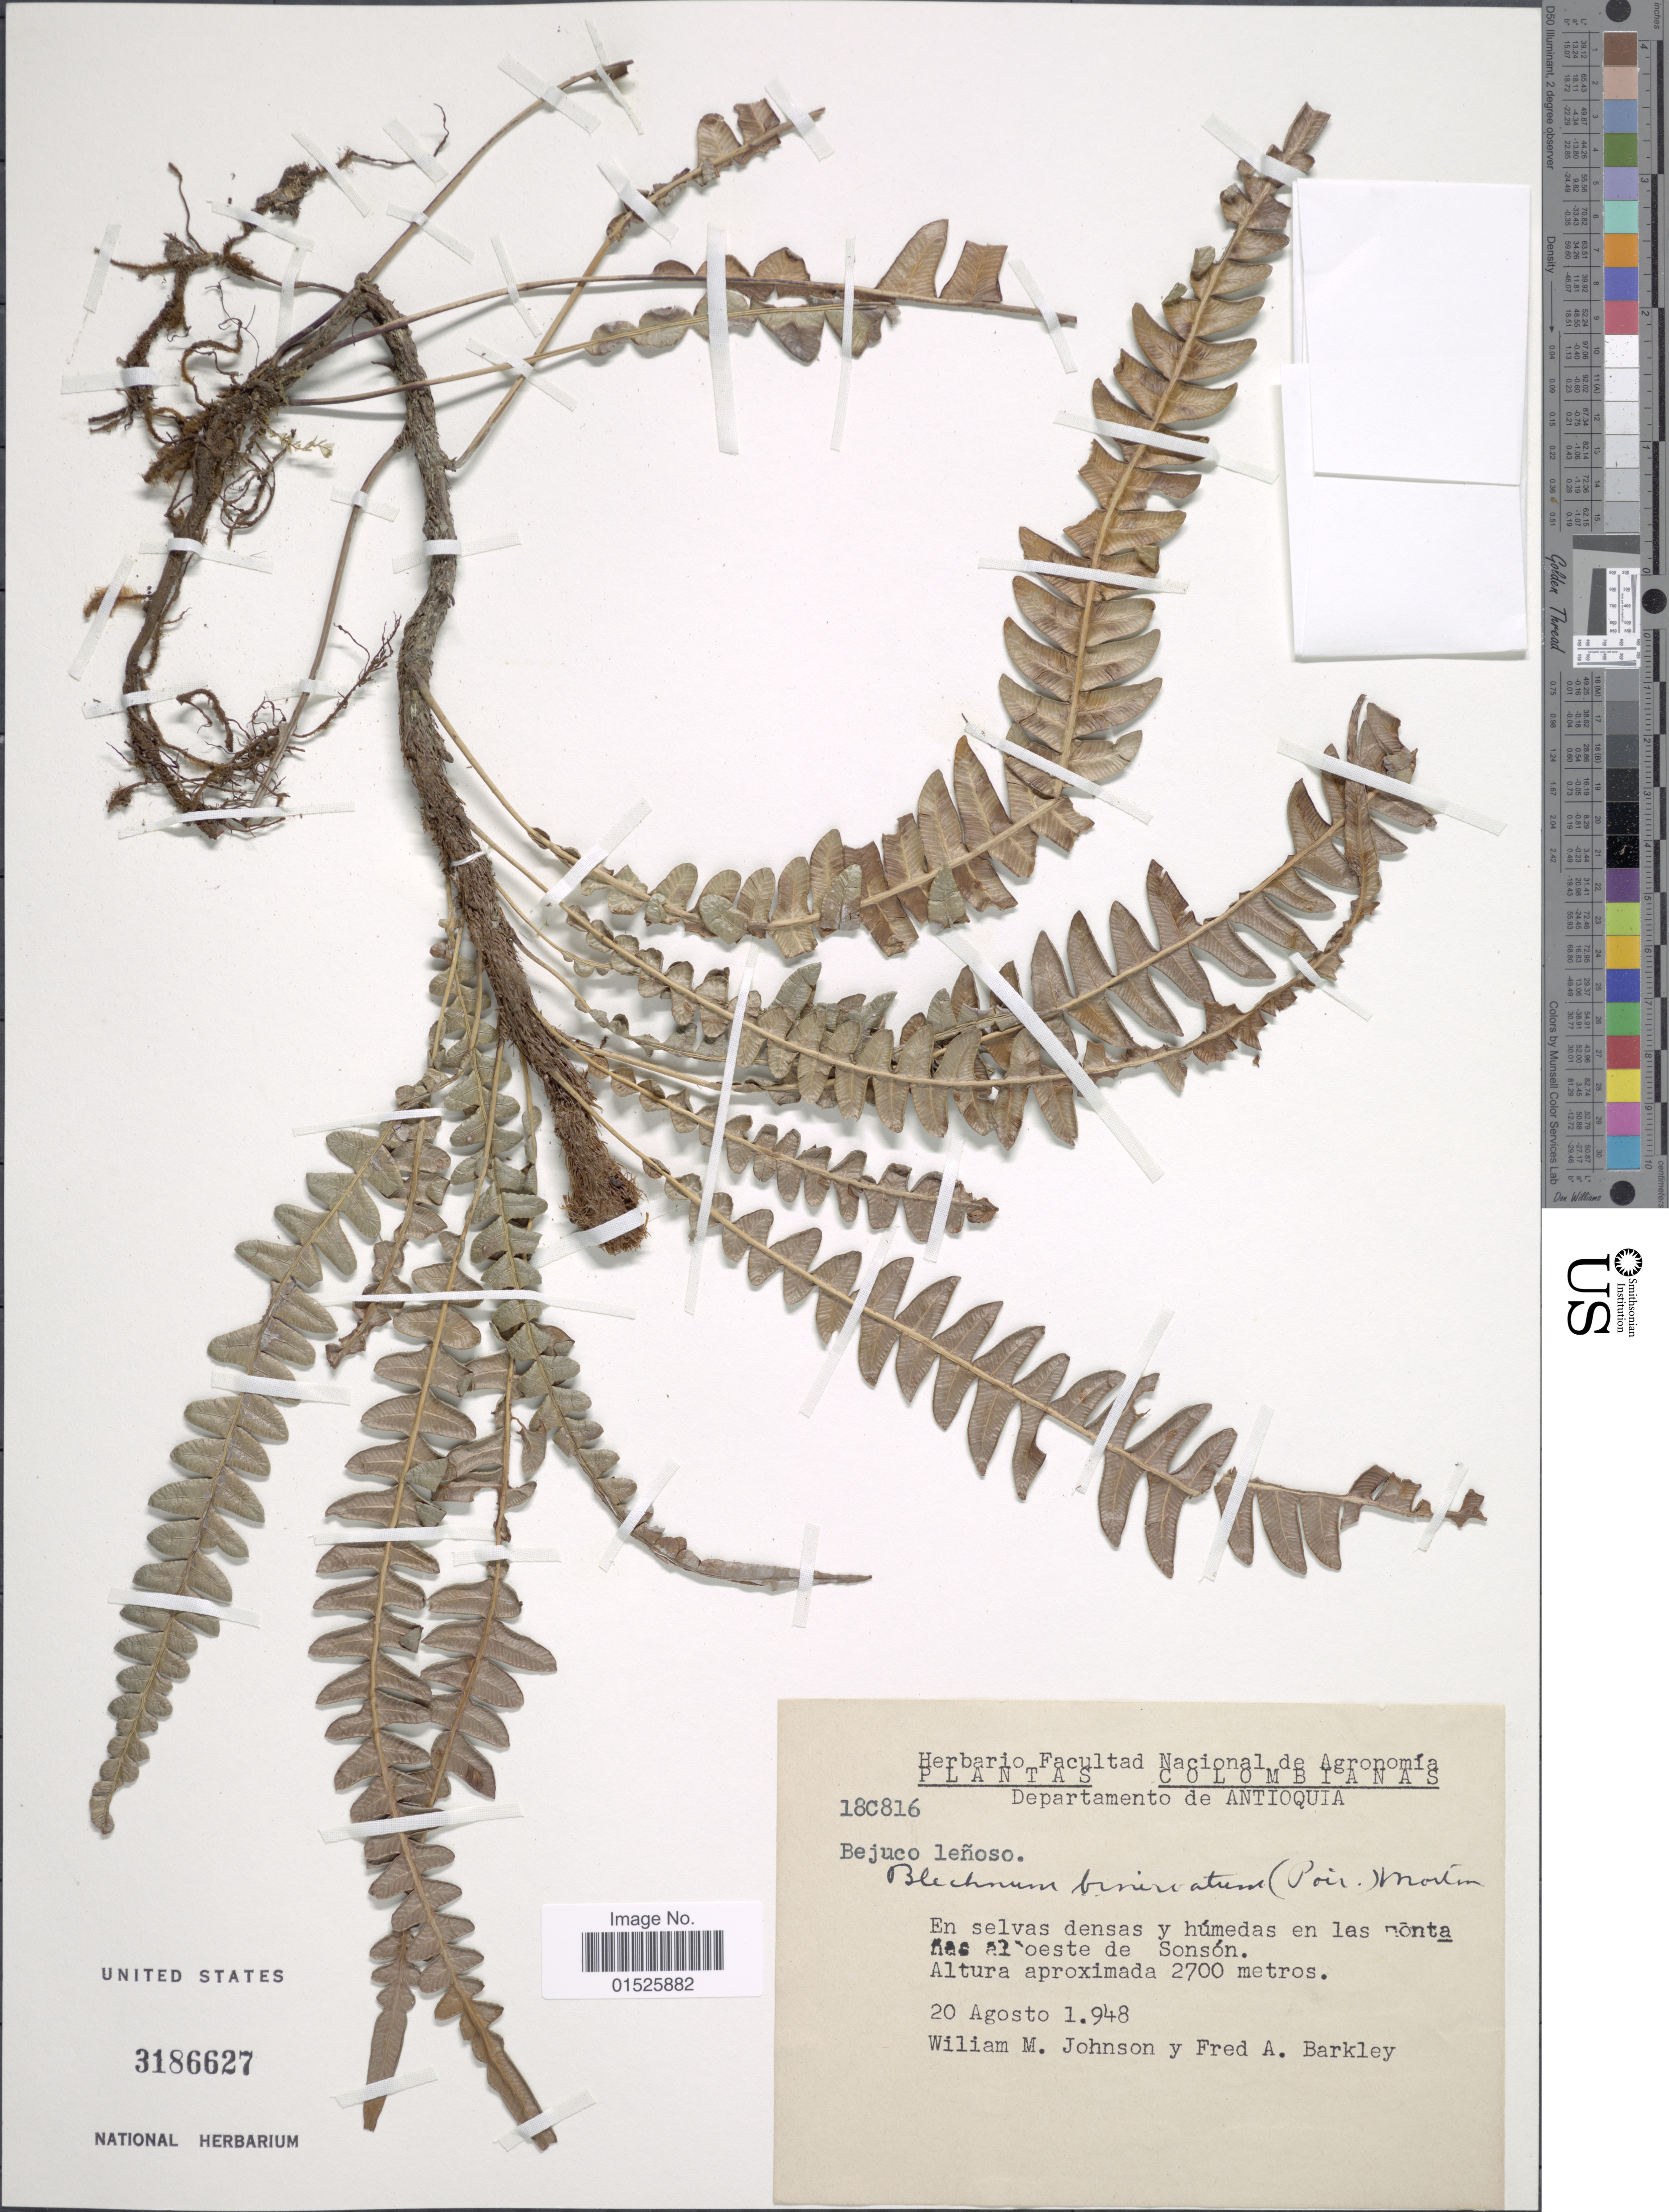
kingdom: Plantae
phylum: Tracheophyta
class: Polypodiopsida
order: Polypodiales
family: Blechnaceae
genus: Blechnum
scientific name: Blechnum fragile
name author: (Liebm.) C.V. Morton & Lellinger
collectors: W. M. Johnson & F. A. Barkley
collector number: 18c816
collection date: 1948-08-20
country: Colombia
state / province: Antioquia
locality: En selvas densas y húmedas en las montanas al oeste de Sonsón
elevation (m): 2700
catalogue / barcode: US 3186627